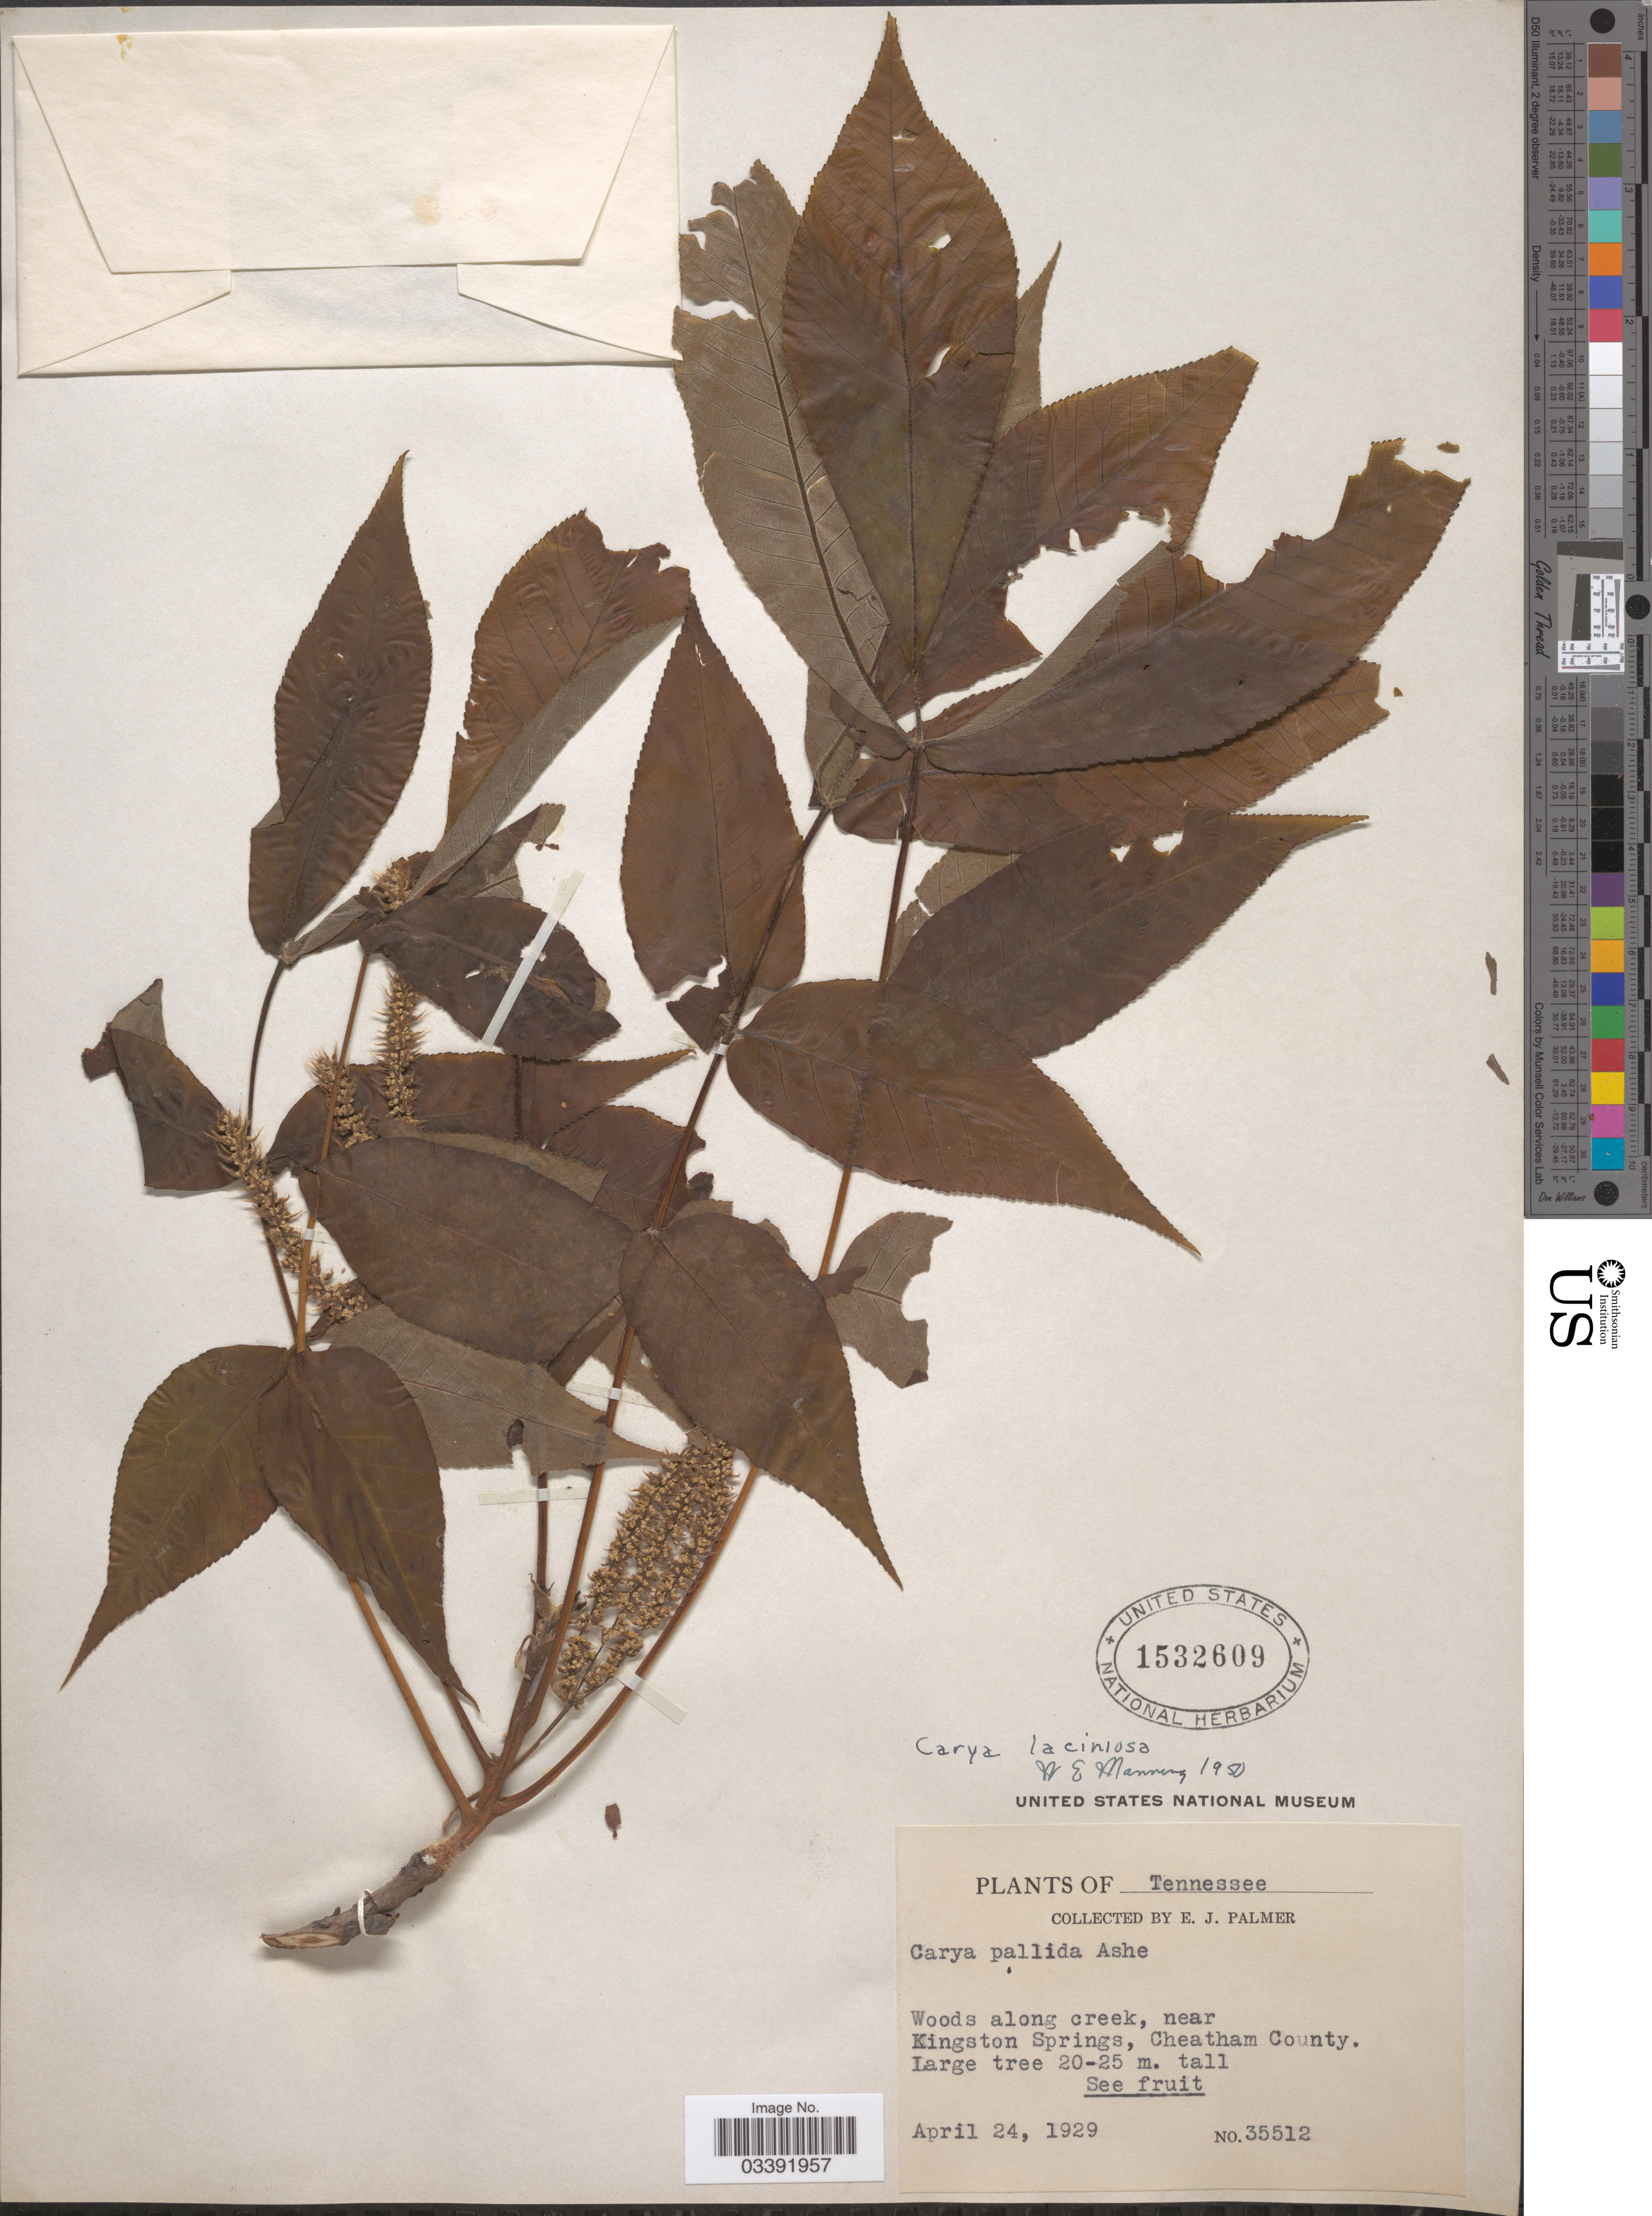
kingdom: Plantae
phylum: Tracheophyta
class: Magnoliopsida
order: Fagales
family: Juglandaceae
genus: Carya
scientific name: Carya laciniosa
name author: (F. Michx.) G. Don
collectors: E. J. Palmer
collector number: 35512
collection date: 1929-04-24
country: United States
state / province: Tennessee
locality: Woods along creek, near Kingston Springs, Cheatham County.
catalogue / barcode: US 1532609